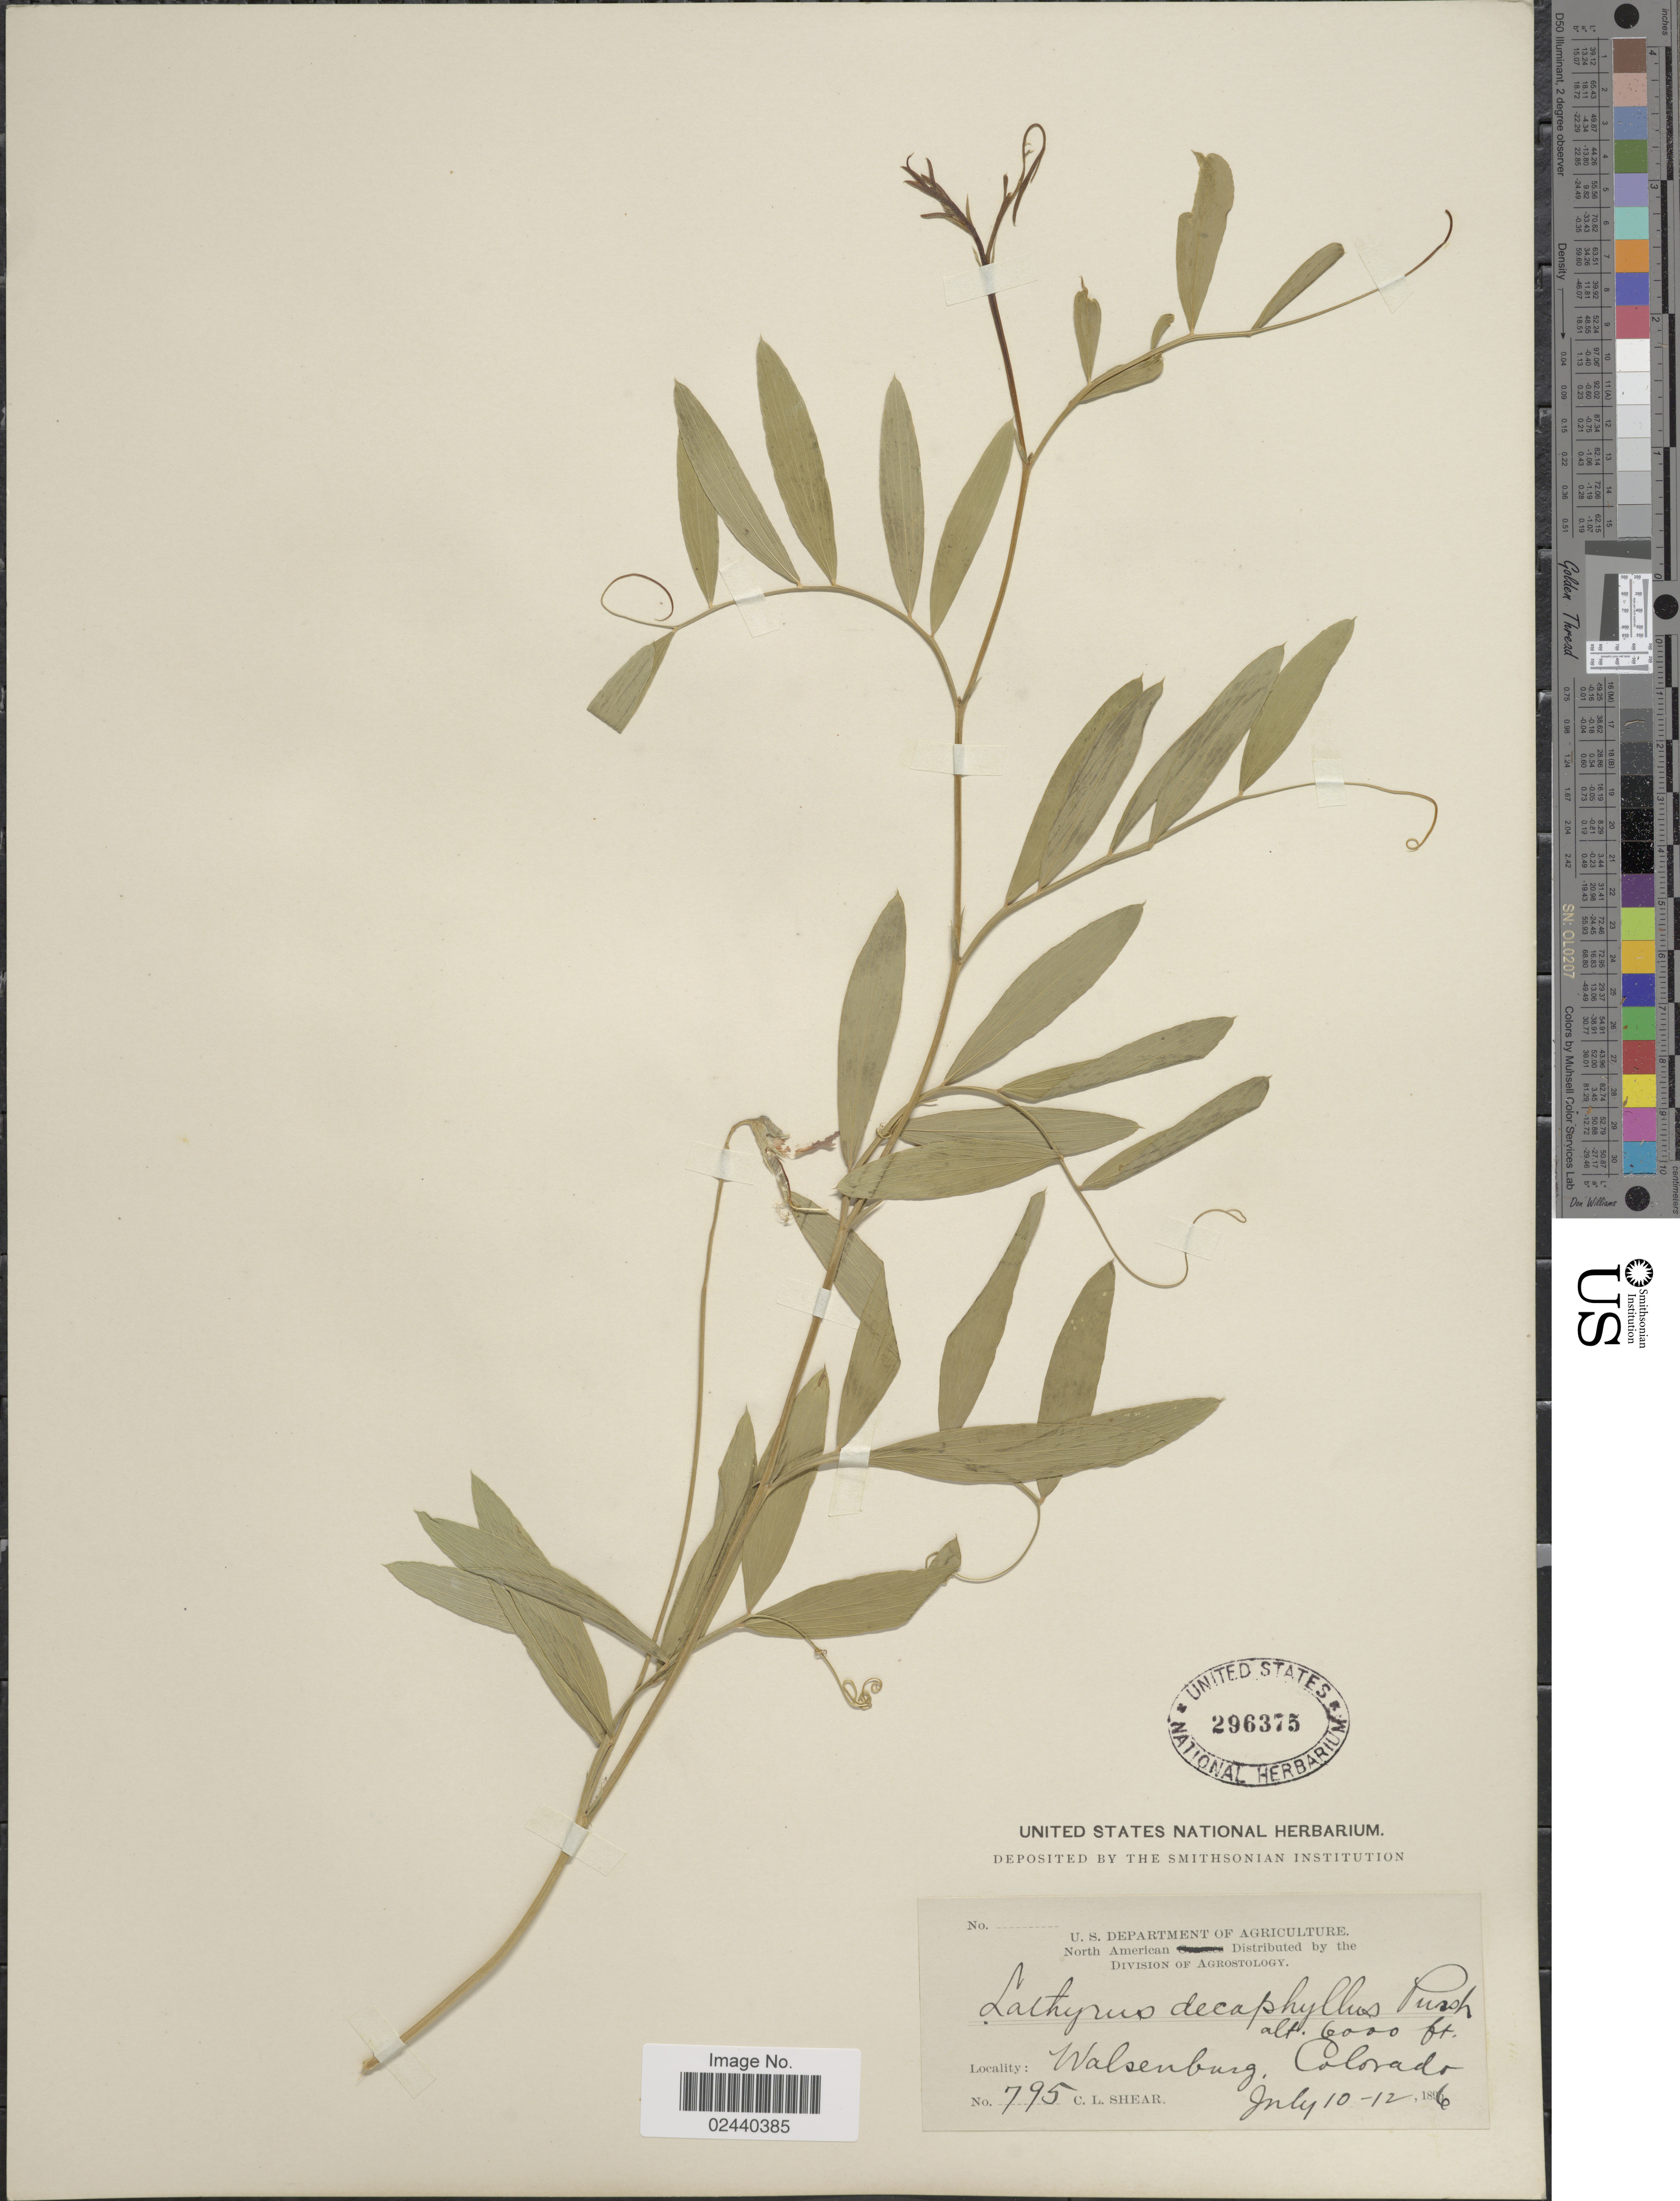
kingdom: Plantae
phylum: Tracheophyta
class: Magnoliopsida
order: Fabales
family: Fabaceae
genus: Lathyrus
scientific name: Lathyrus eucosmus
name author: Butters & H. St. John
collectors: C. L. Shear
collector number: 795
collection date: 1896-07-10/1896-07-12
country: United States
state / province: Colorado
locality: Walsenburg, Colorado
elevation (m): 1829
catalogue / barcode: US 296375